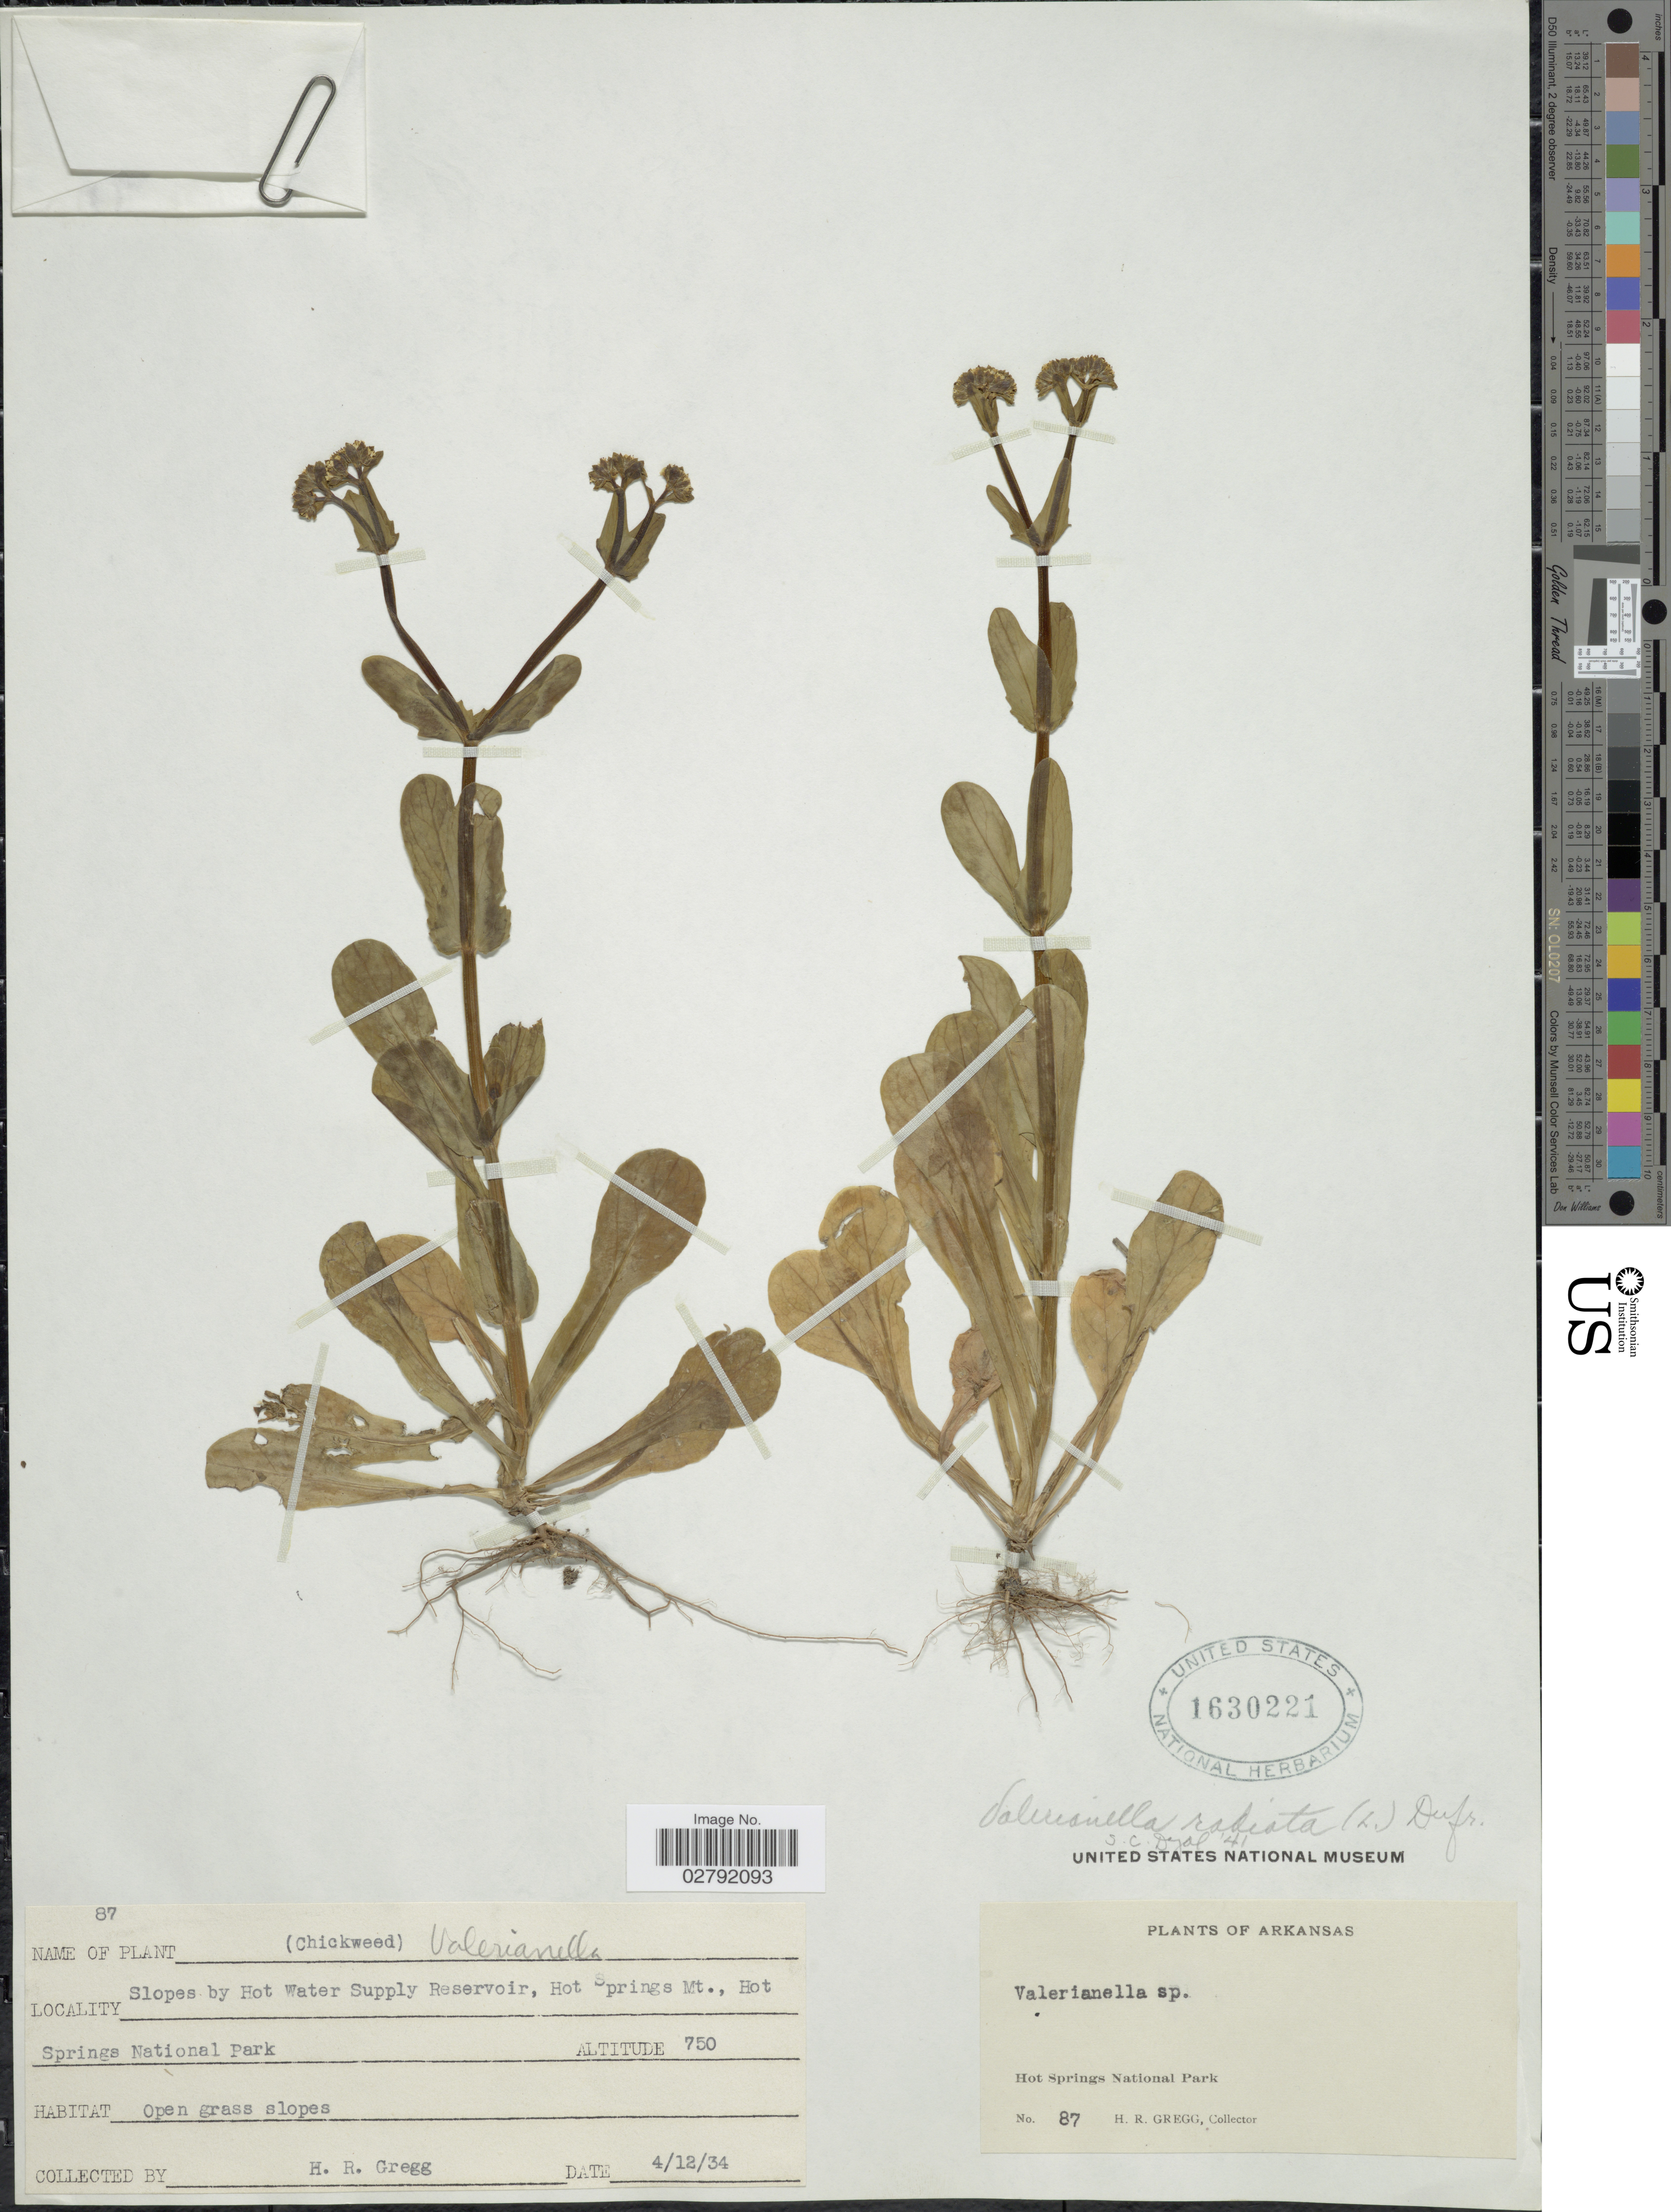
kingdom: Plantae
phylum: Tracheophyta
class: Magnoliopsida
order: Dipsacales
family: Caprifoliaceae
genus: Valerianella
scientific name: Valerianella radiata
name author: (L.) Dufr.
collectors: H. Gregg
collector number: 87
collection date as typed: Transcribed d/m/y: 12/4/34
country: United States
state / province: Arkansas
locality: Slopes by Hot Water Supply Reservoir, Hot Springs Mt., Hot Springs National Park.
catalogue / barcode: US 1630221